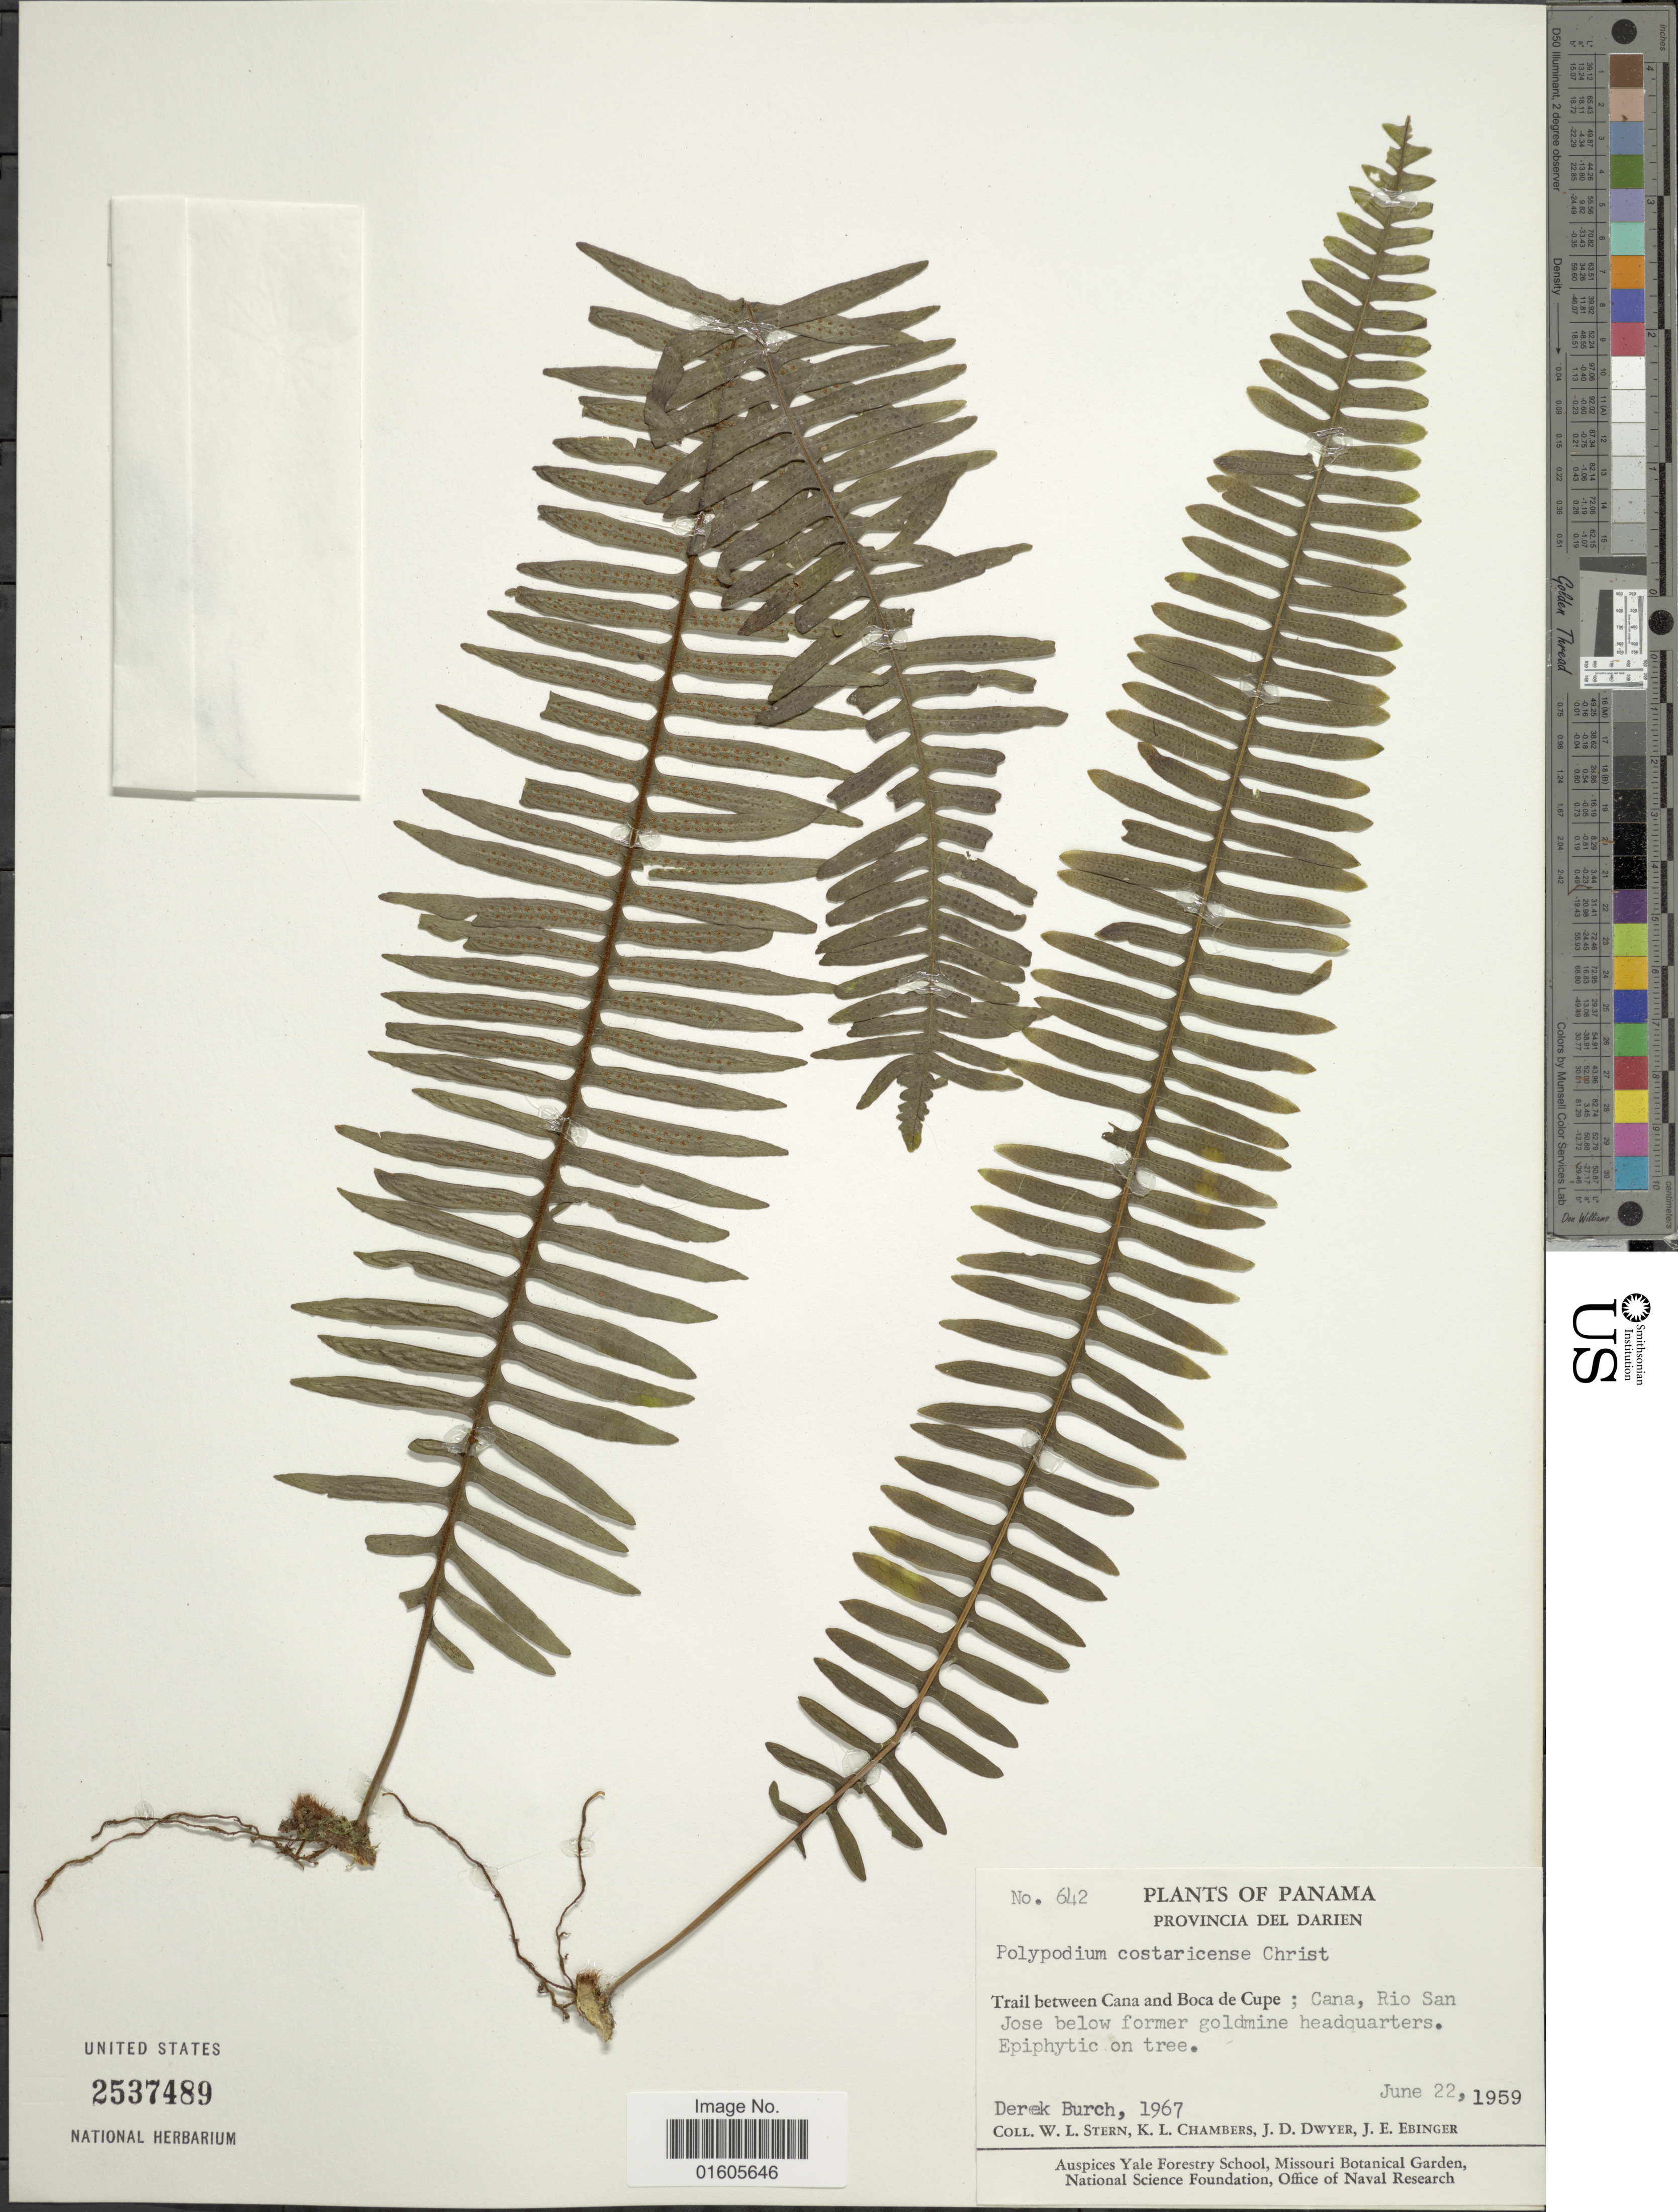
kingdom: Plantae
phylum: Tracheophyta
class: Polypodiopsida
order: Polypodiales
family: Polypodiaceae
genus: Serpocaulon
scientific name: Serpocaulon wagneri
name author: (Mett.) A.R. Sm.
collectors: D. Burch, W. L. Stern, K. Chambers, J. D. Dwyer & J. Ebinger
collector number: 1967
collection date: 1959-06-22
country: Panama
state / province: Darién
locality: Trail between Cana and Boca de cupe; Cana, Rio San Jose below former goldmine heaquarters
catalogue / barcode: US 2537489